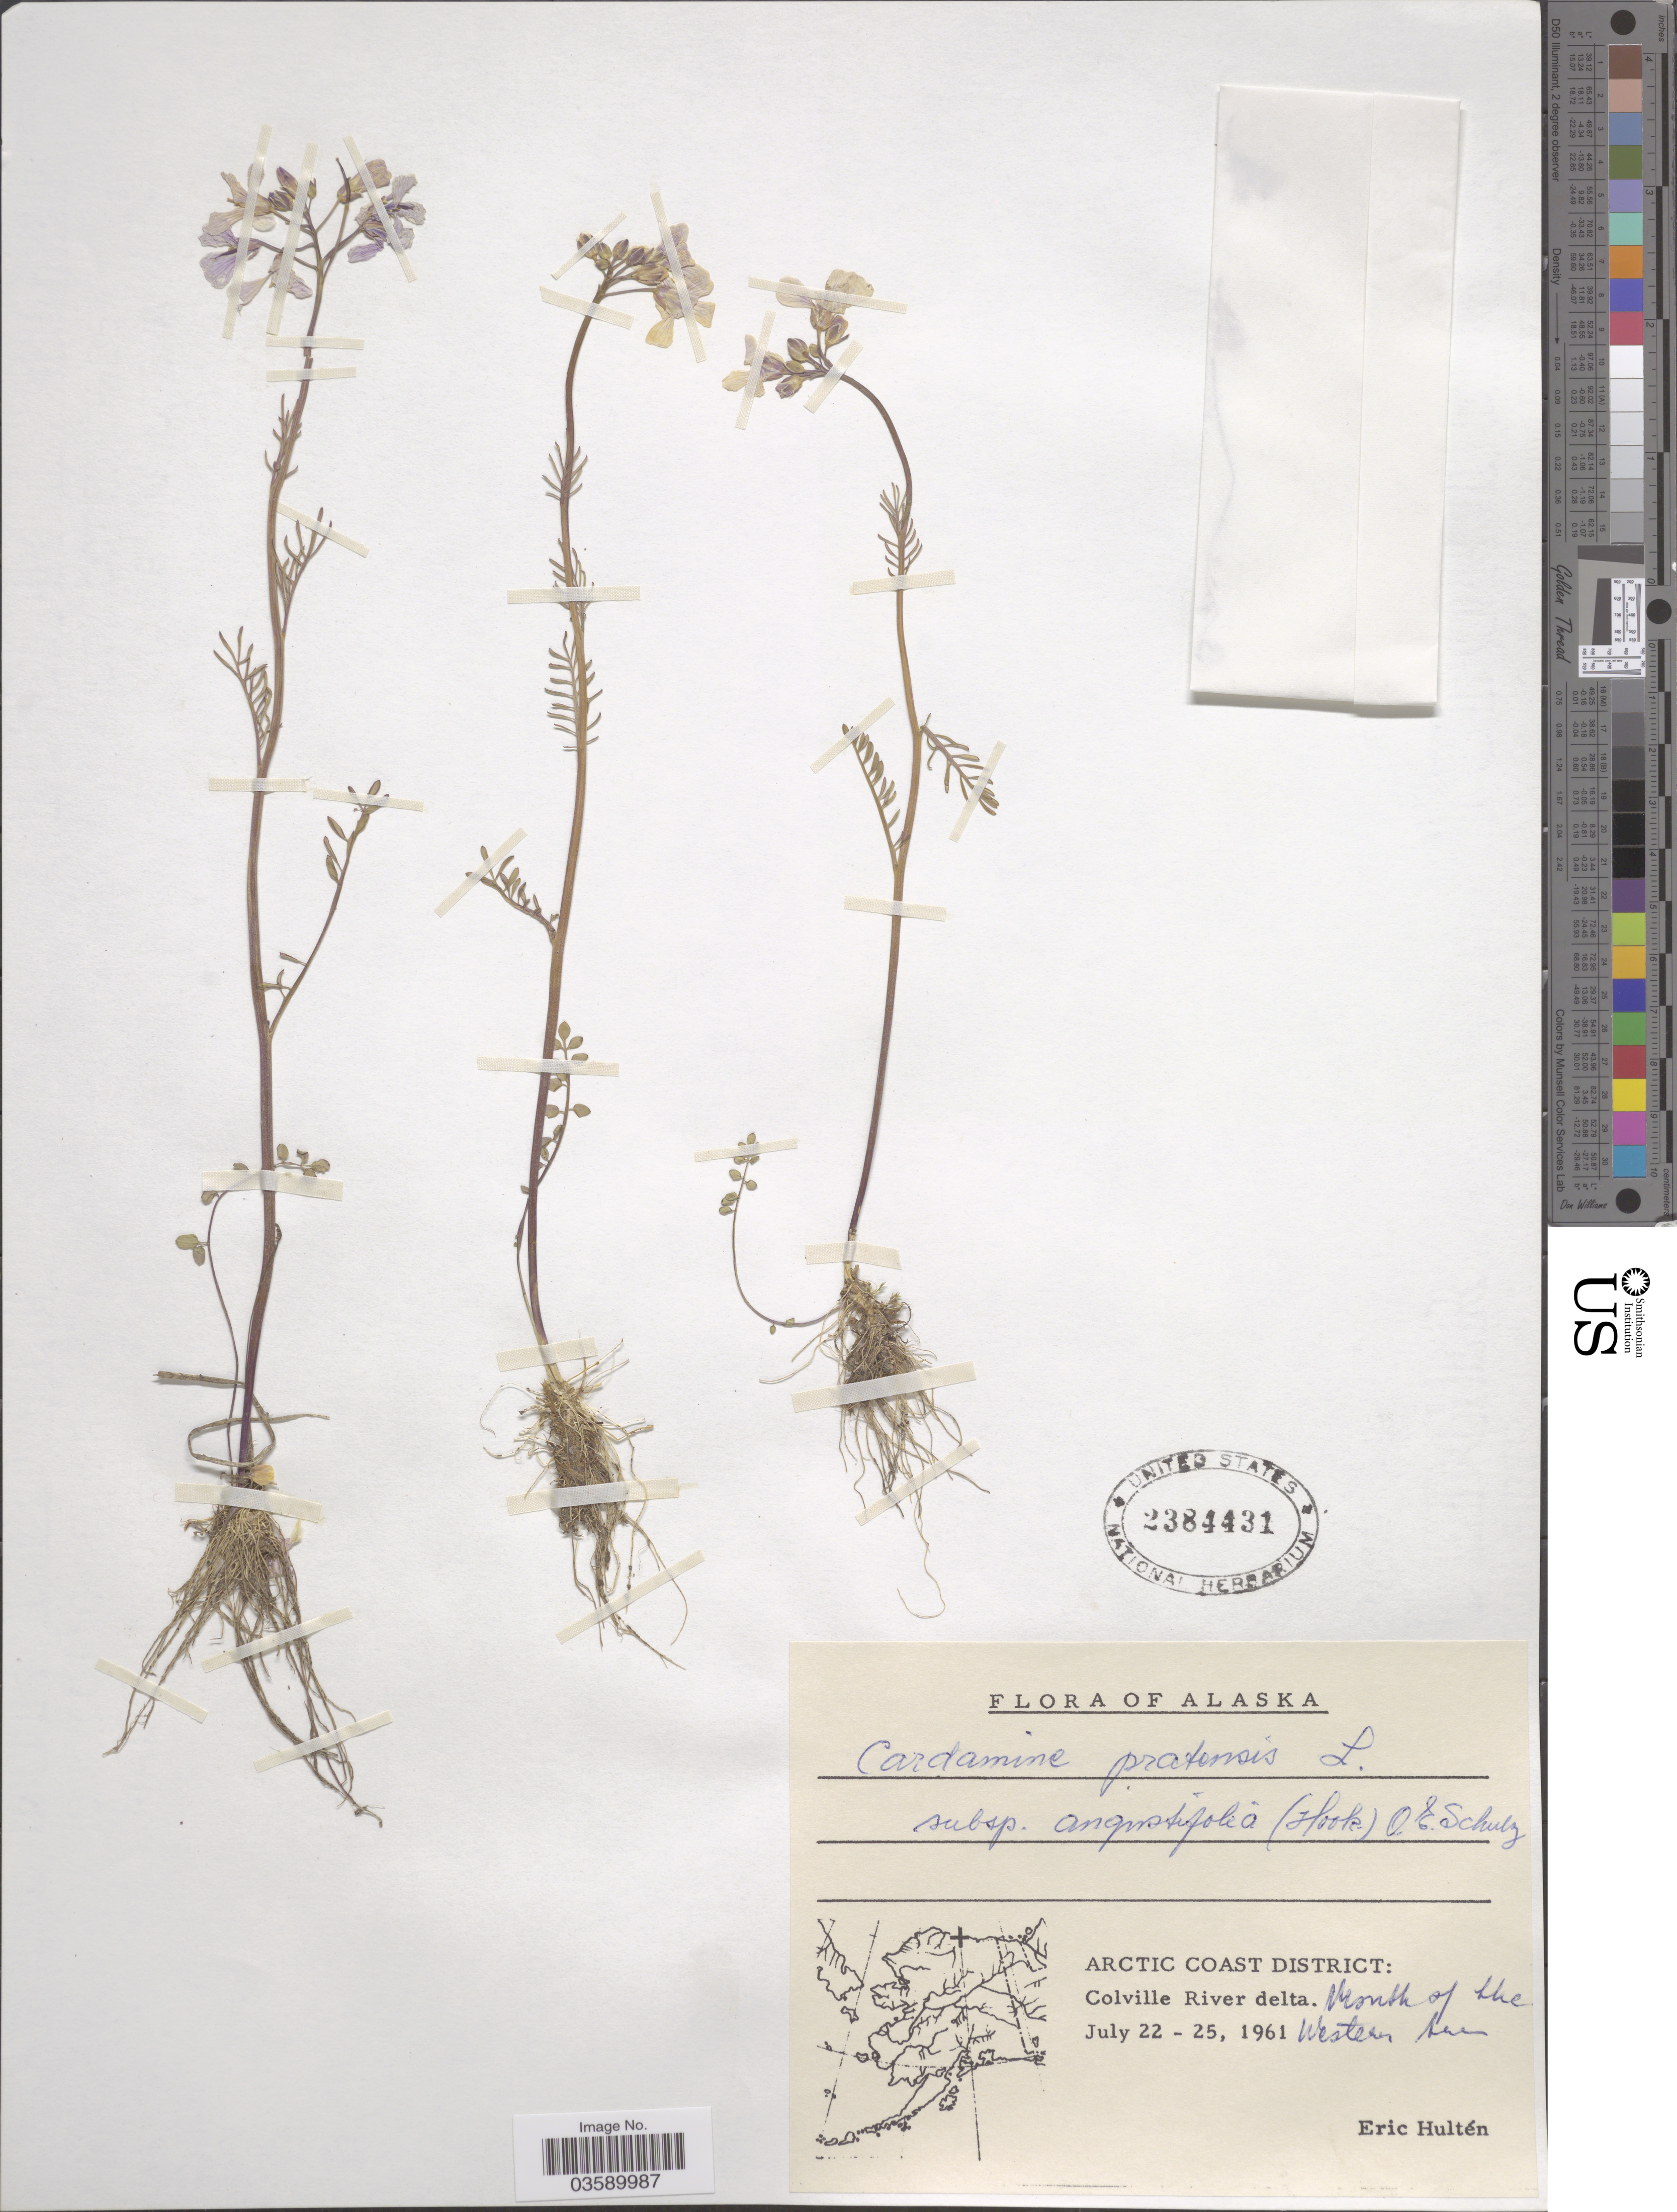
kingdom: Plantae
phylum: Tracheophyta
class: Magnoliopsida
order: Brassicales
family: Brassicaceae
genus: Cardamine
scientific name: Cardamine pratensis subsp. angustifolia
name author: (Hook.) O.E. Schulz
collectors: E. G. Hultén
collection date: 1961-07-22/1961-07-25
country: United States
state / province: Alaska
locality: Arctic Coast District: Colville River delta. Mouth of the Western Sea.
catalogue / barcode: US 2384431